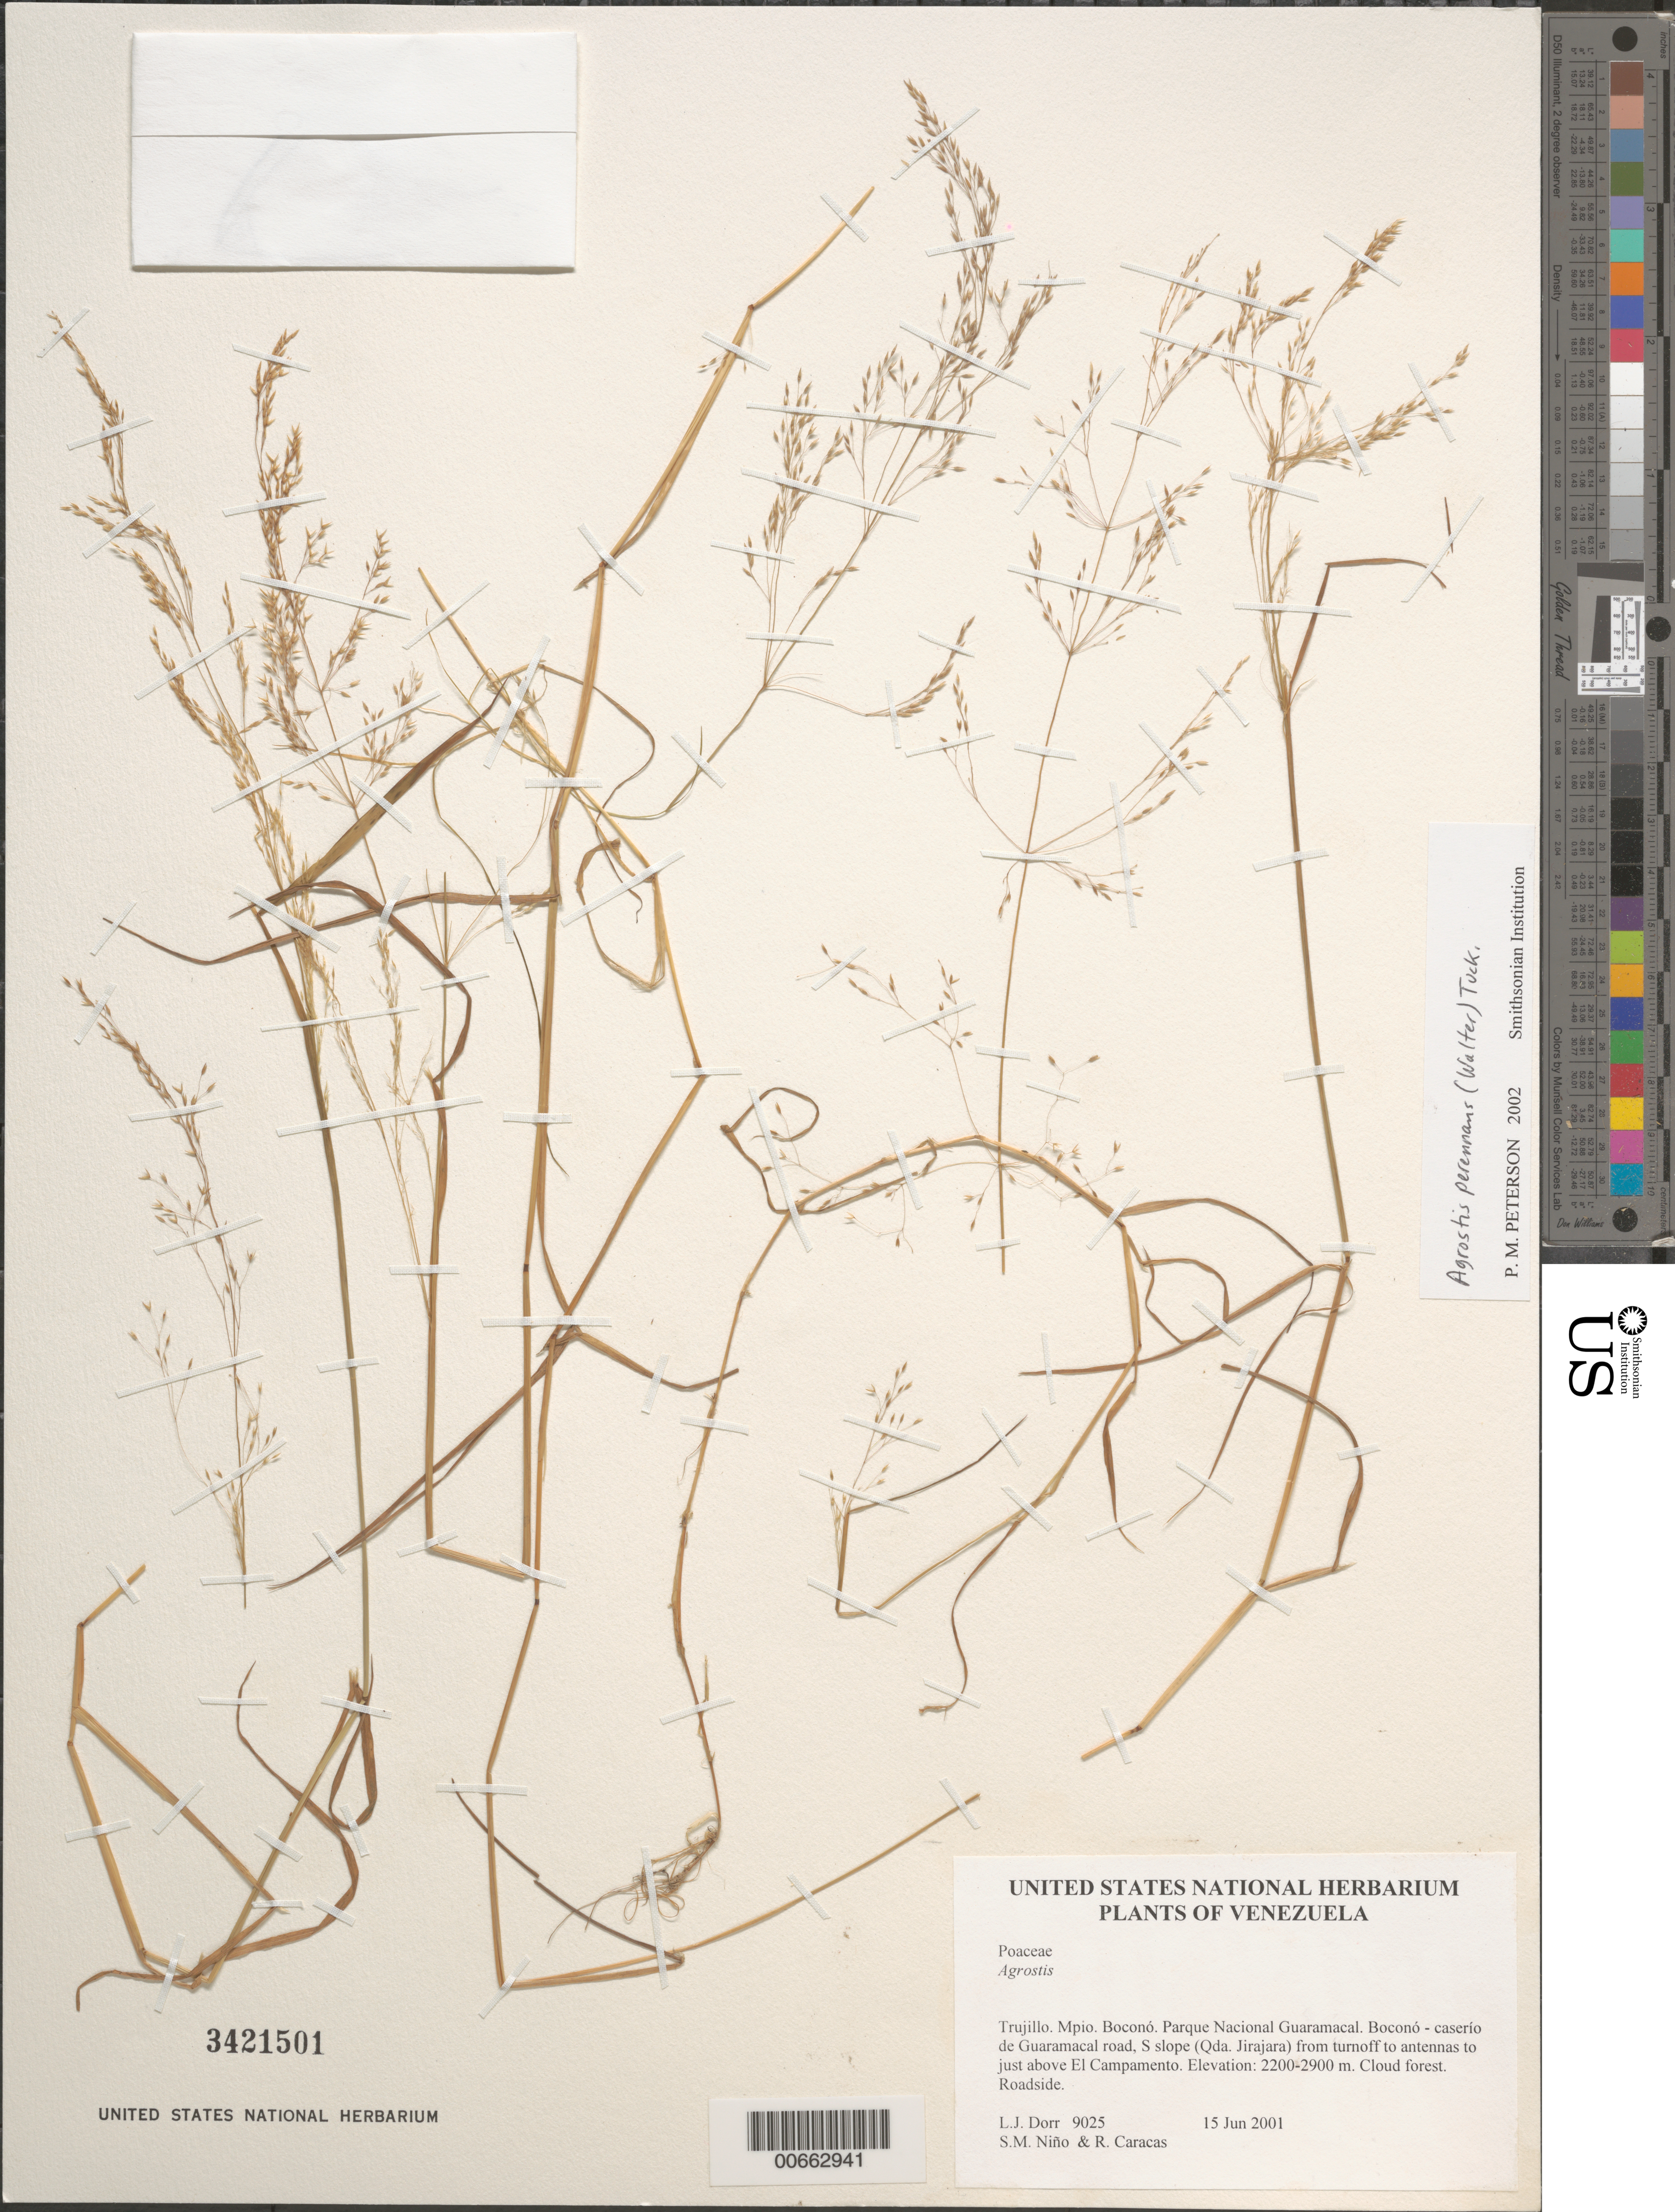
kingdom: Plantae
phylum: Tracheophyta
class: Liliopsida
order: Poales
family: Poaceae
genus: Agrostis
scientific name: Agrostis perennans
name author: (Walter) Tuck.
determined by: Peterson, Paul M., (BOT), Smithsonian Institution - National Museum of Natural History (UNITED STATES)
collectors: L. J. Dorr, S. M. Niño & R. Caracas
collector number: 9025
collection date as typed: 15 Jun 2001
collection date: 2001-06-15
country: Venezuela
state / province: Trujillo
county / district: Boconó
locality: Parque Nacional Guaramacal. Boconó-caserío de Guaramacal road, S slope (Qda. Jirajara) from turnoff to antennas to just above El Campamento.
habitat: Cloud forest.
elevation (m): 2200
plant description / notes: PORT, US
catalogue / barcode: US 3421501